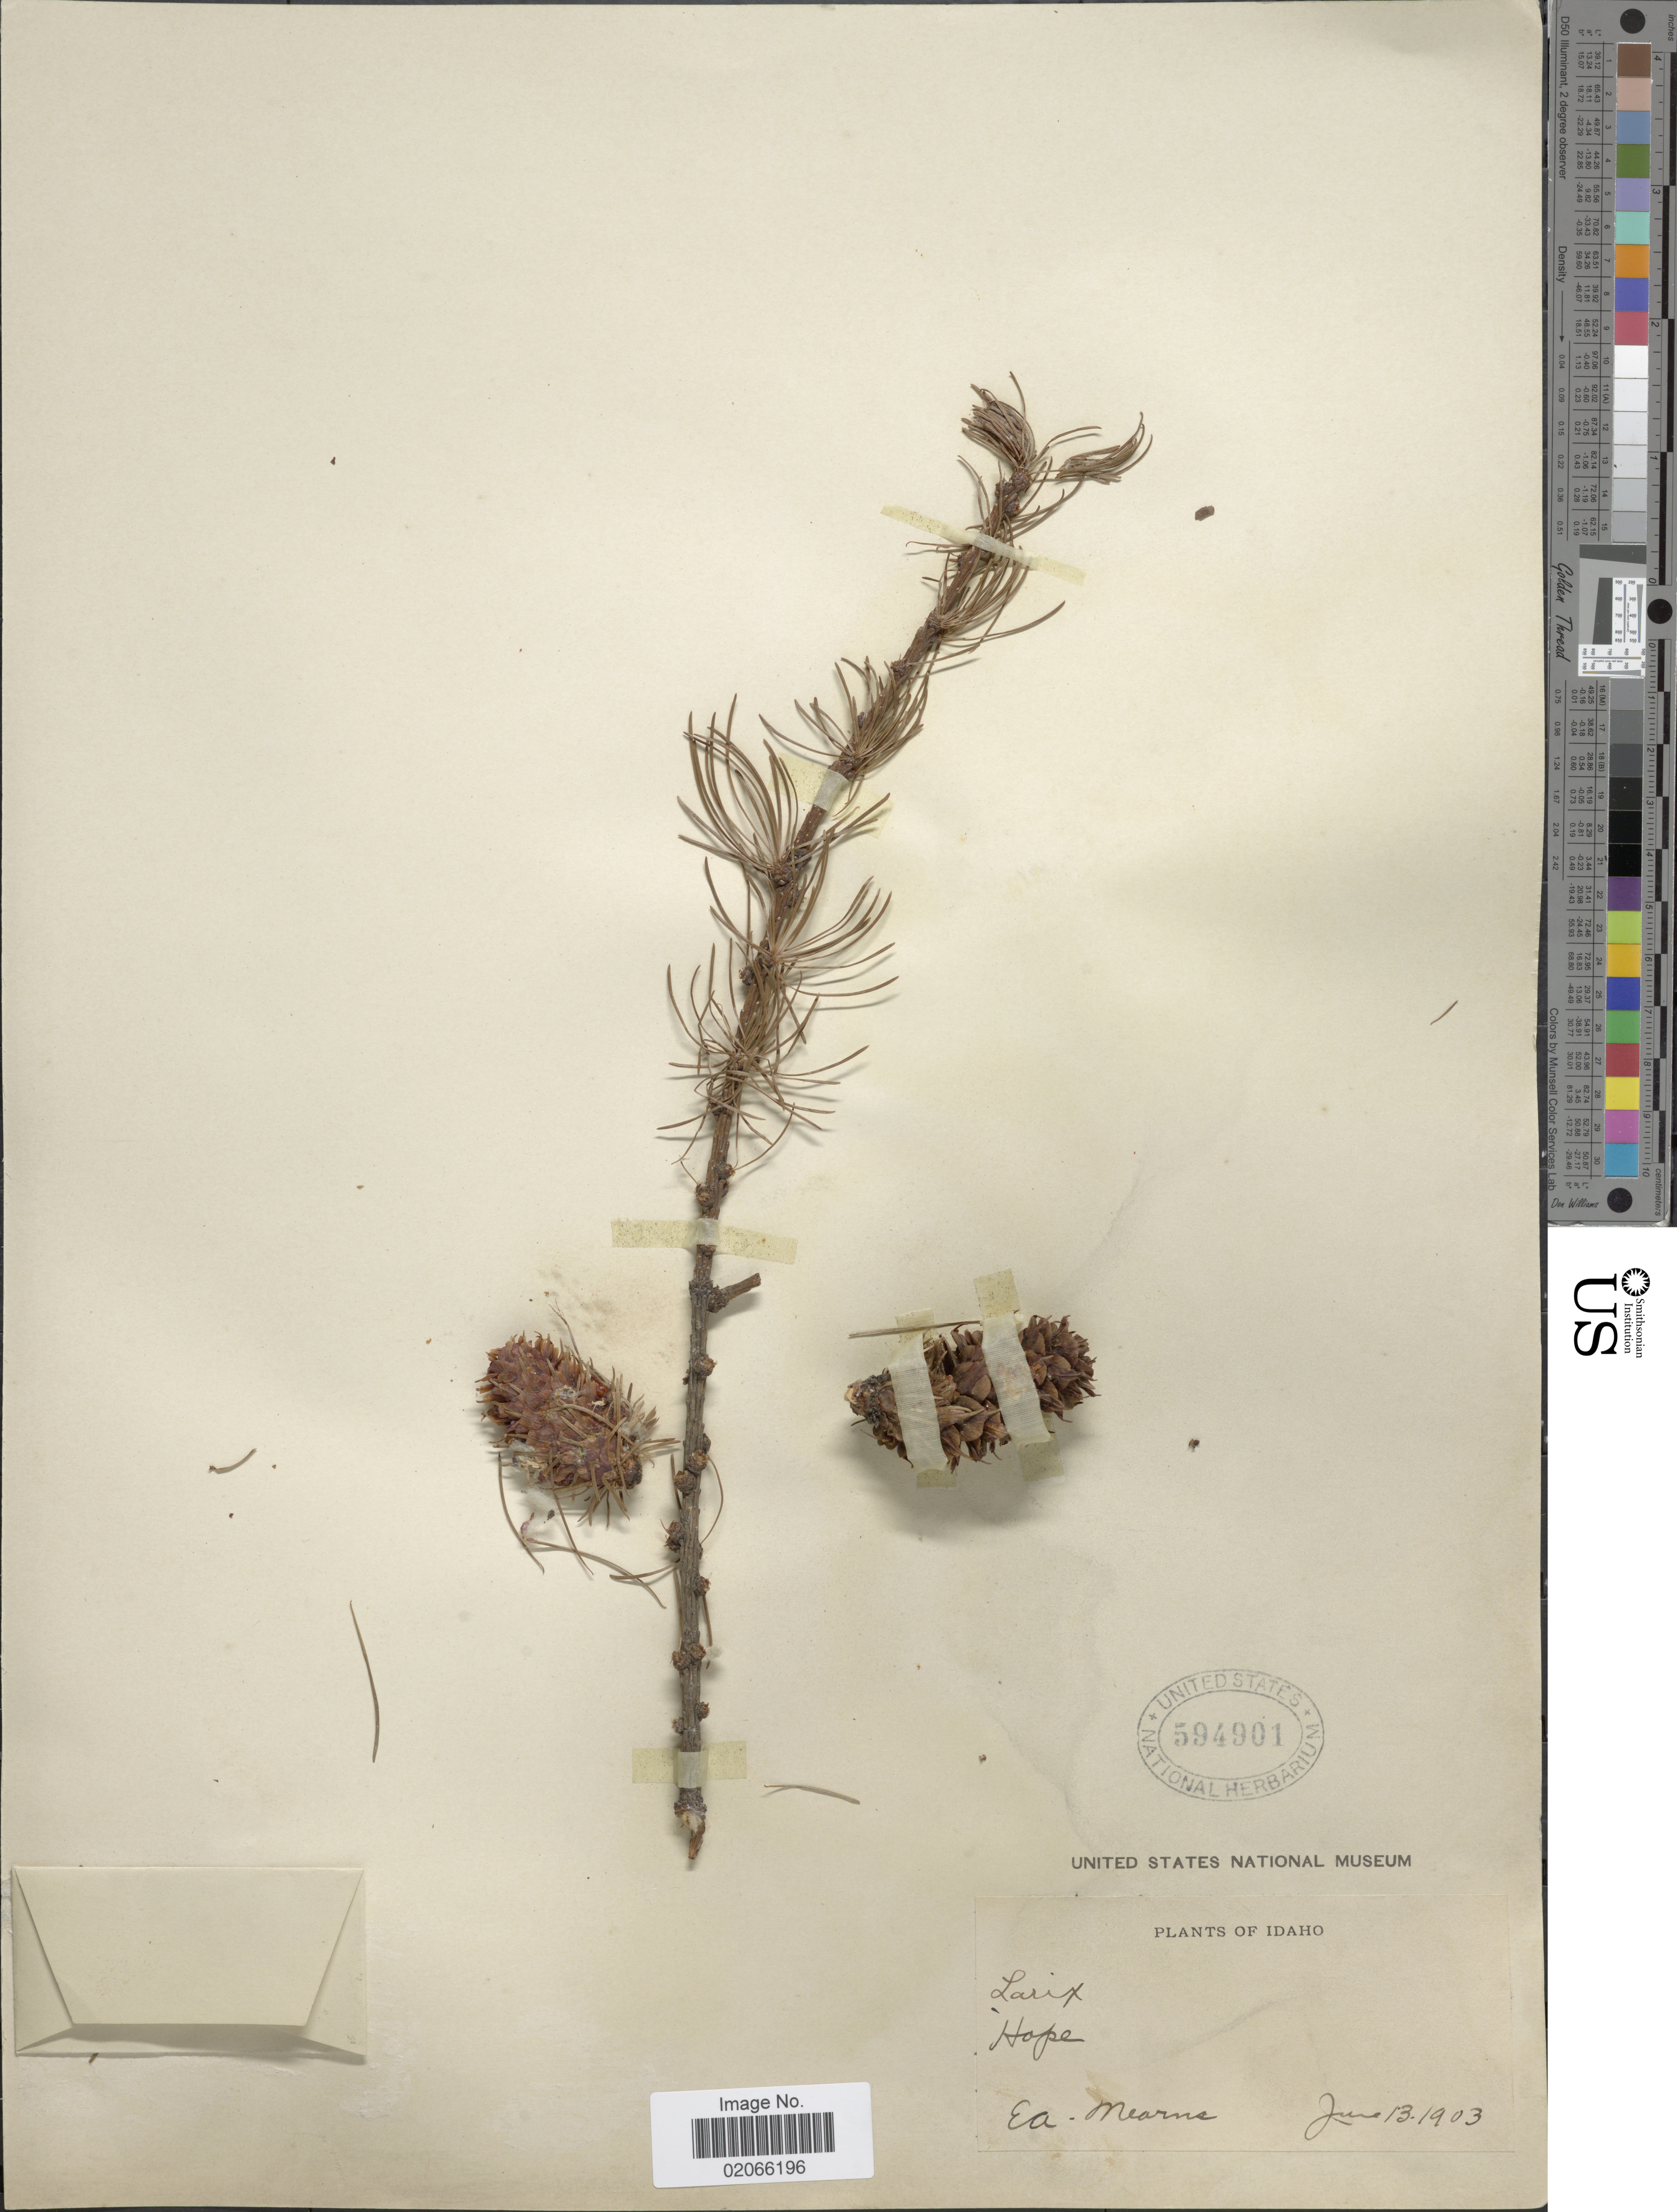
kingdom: Plantae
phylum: Tracheophyta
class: Pinopsida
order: Pinales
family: Pinaceae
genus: Larix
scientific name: Larix sp.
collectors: E. Means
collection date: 1903-06-13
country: United States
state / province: Idaho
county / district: Bonner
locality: Hope.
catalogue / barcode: US 594901